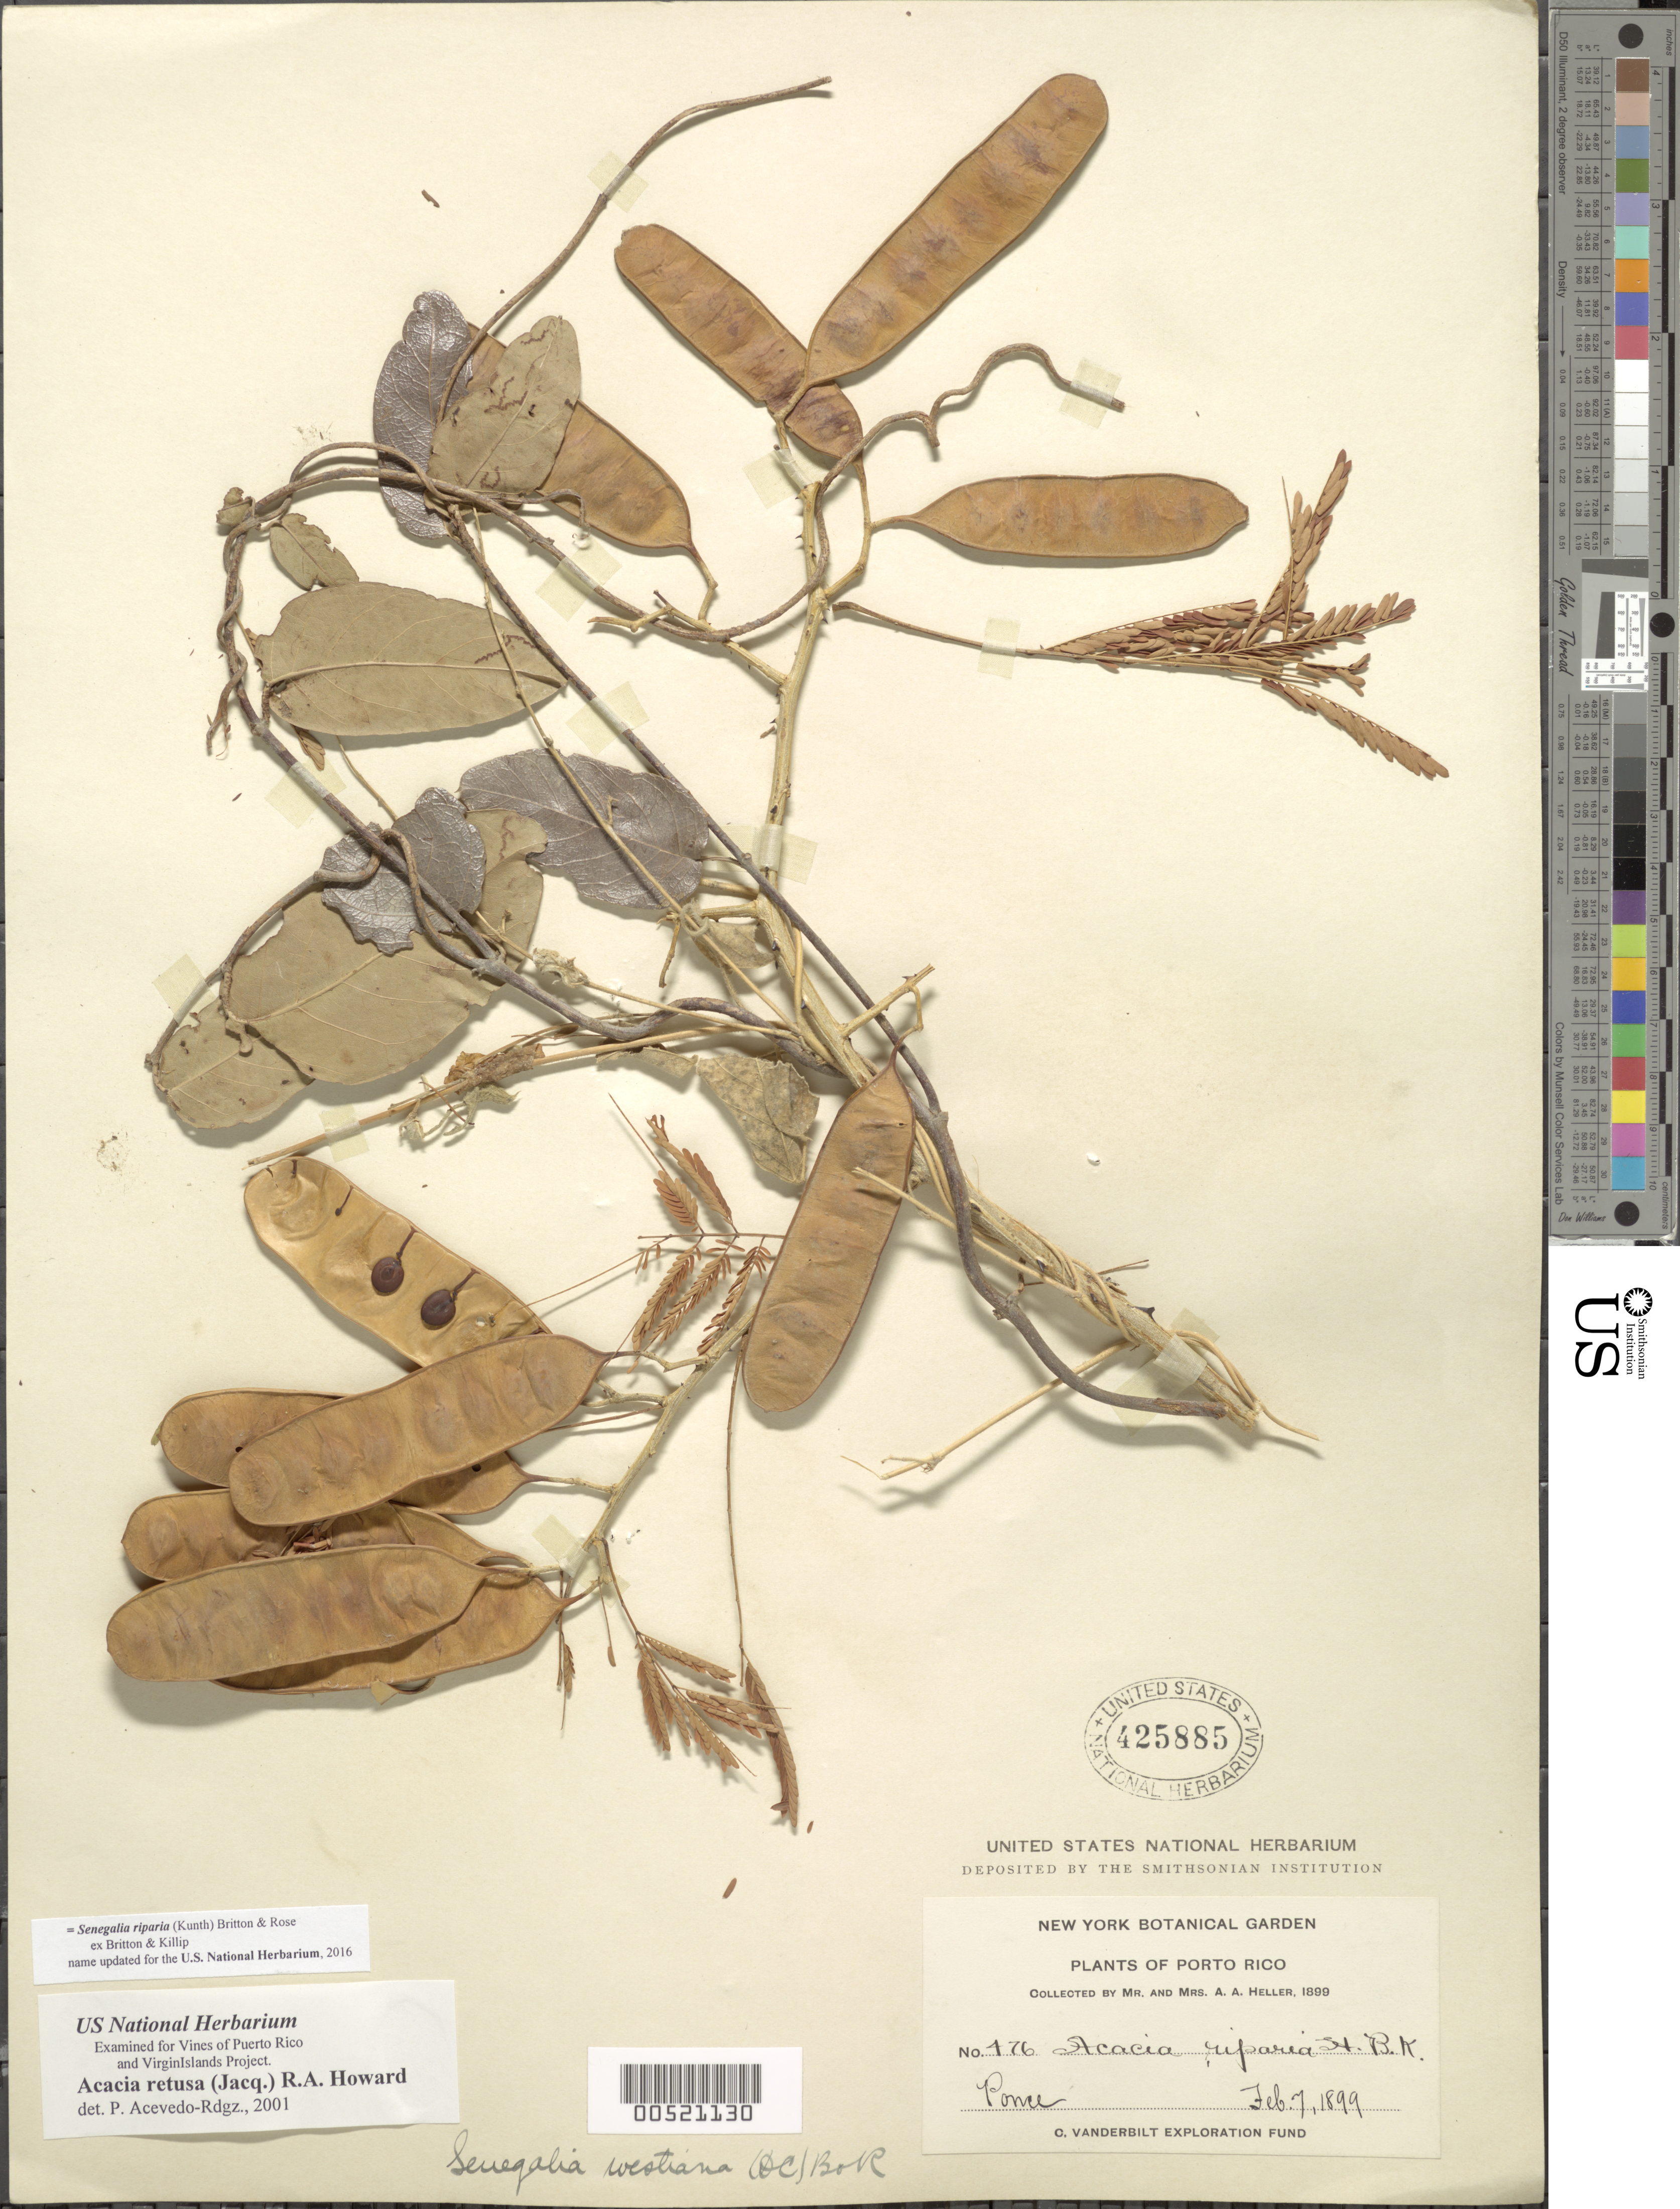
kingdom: Plantae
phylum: Tracheophyta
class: Magnoliopsida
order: Fabales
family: Fabaceae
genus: Senegalia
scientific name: Senegalia riparia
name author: (Kunth) Britton & Rose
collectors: A. A. Heller & E. G. Heller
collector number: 476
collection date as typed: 07 Feb 1899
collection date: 1899-02-07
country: Puerto Rico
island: Greater Antilles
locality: Ponce.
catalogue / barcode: US 425885